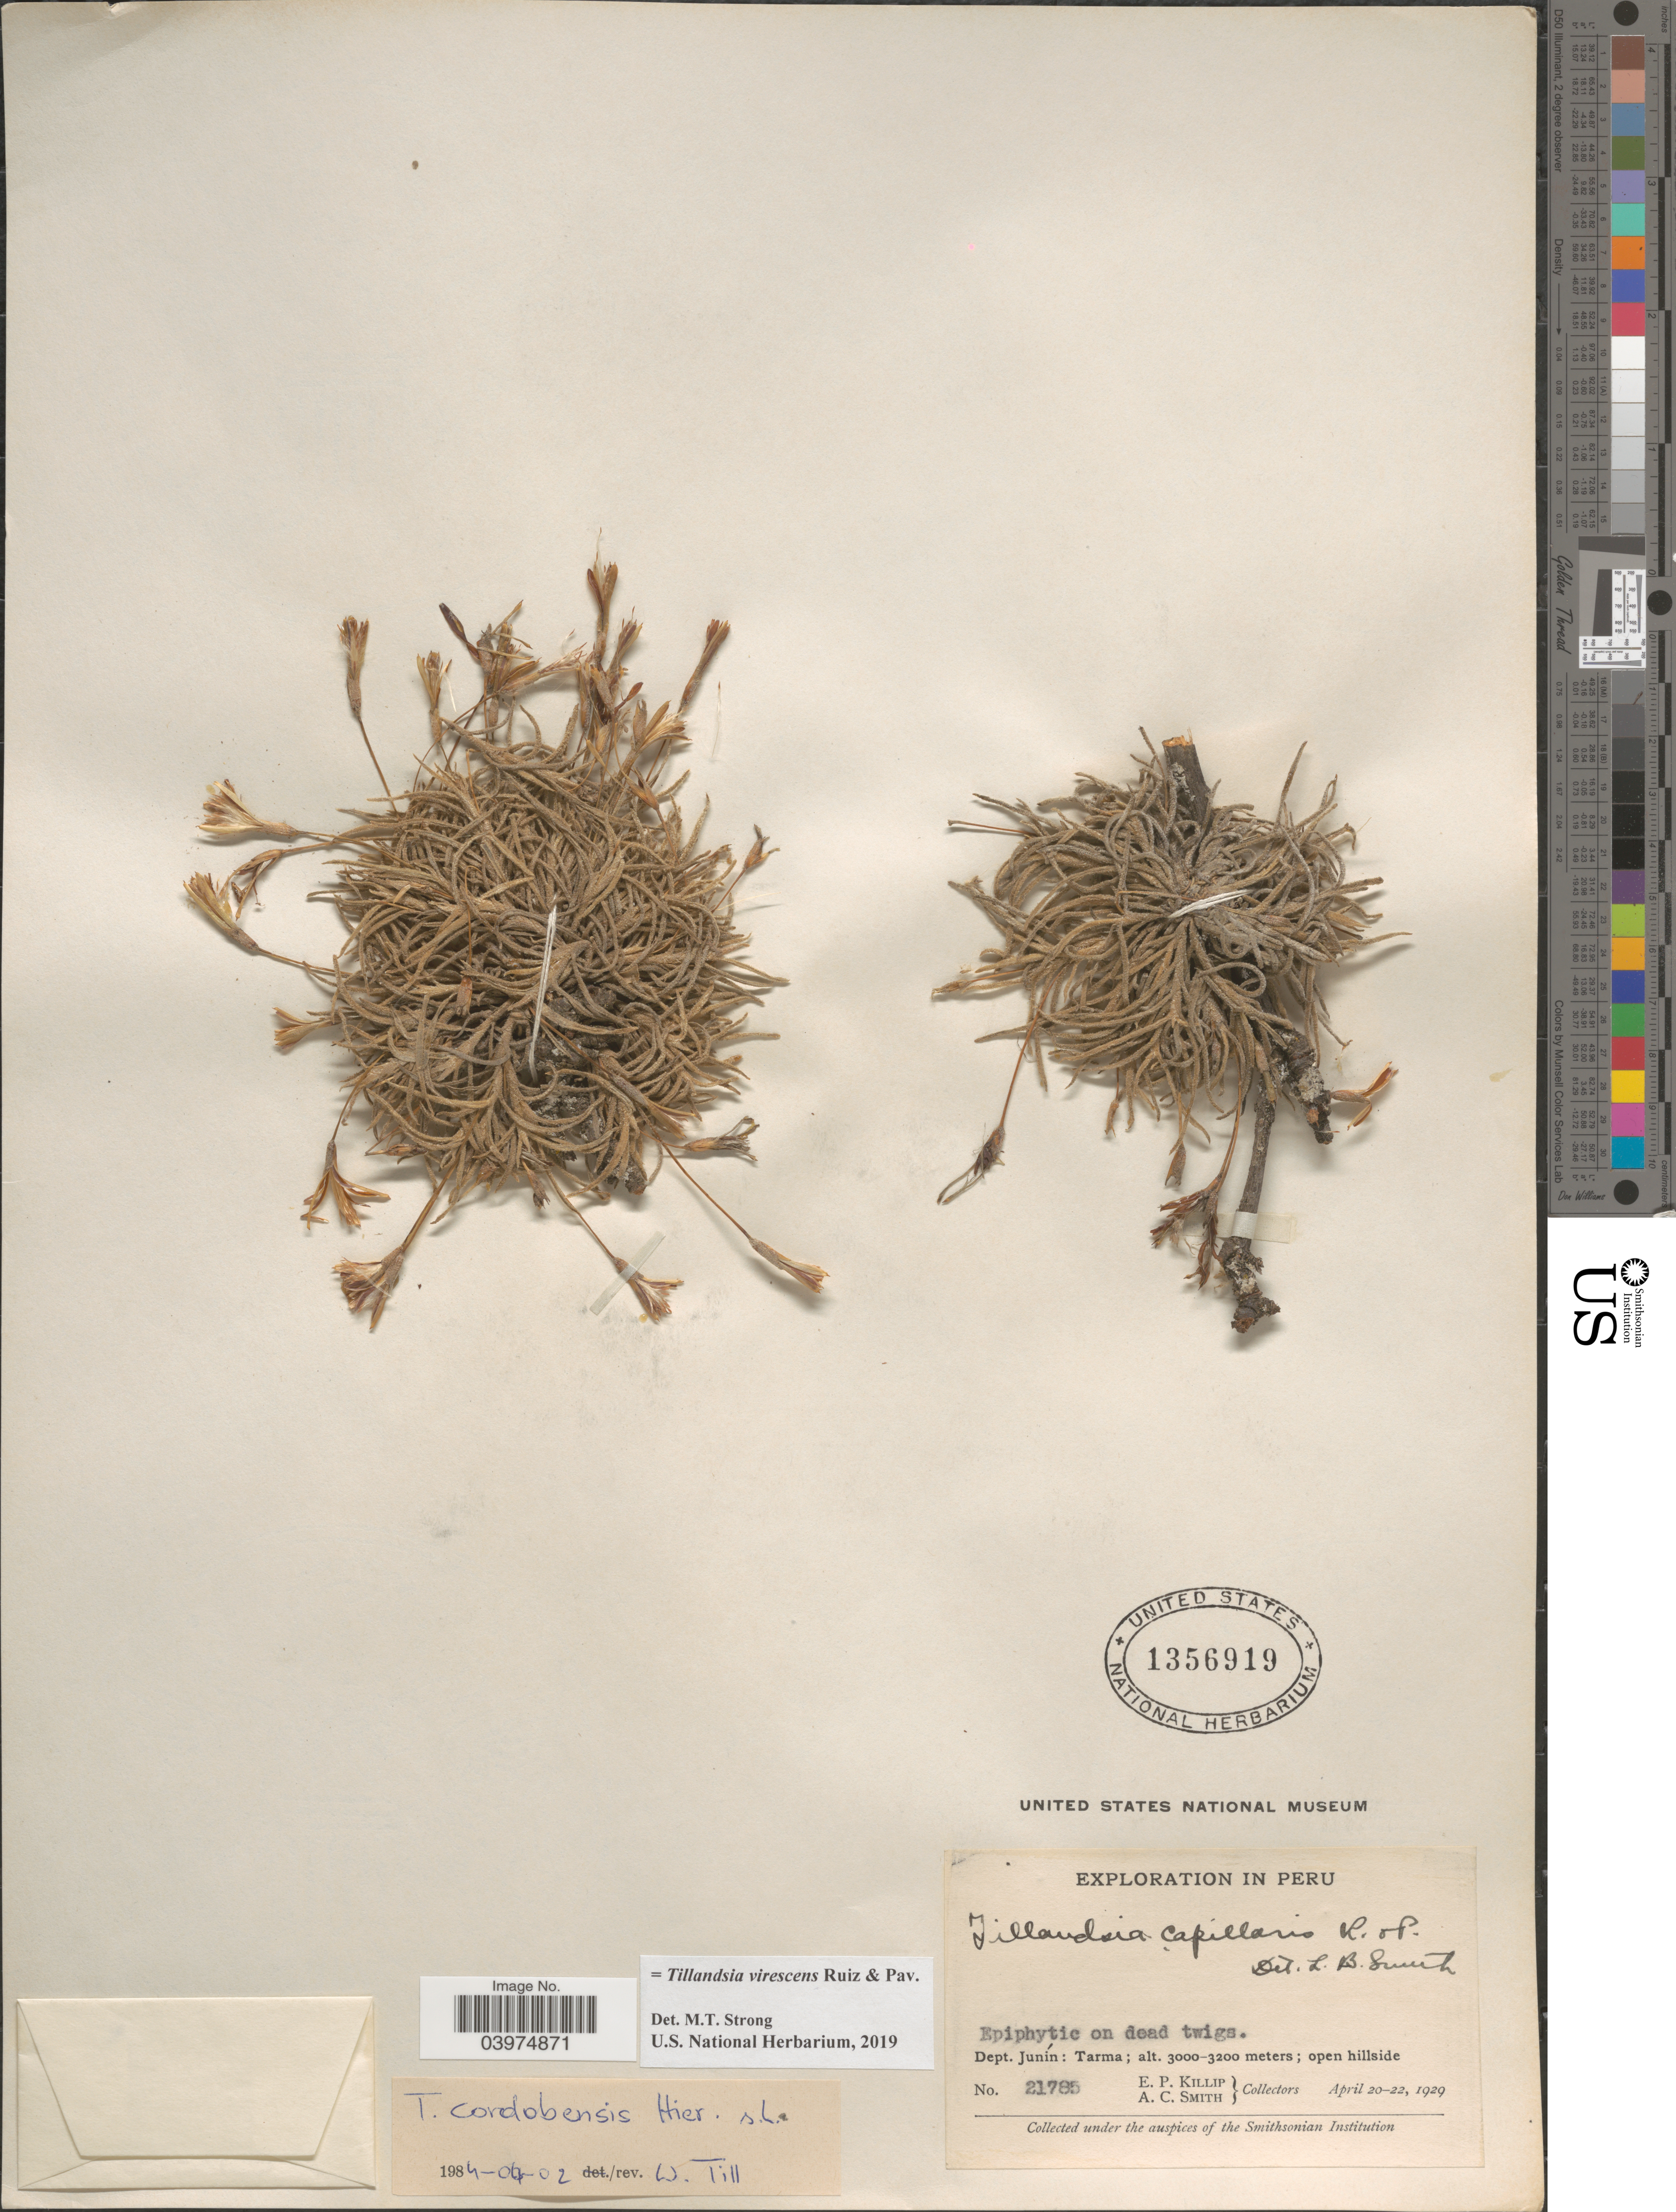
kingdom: Plantae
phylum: Tracheophyta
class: Liliopsida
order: Poales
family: Bromeliaceae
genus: Tillandsia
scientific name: Tillandsia virescens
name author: Ruiz & Pav.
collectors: E. P. Killip & A. C. Smith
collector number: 21785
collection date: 1929-04-20/1929-04-22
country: Peru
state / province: Junín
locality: Exploration in Peru. Dept. Junín: Tarma.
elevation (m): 914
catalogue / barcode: US 1356919